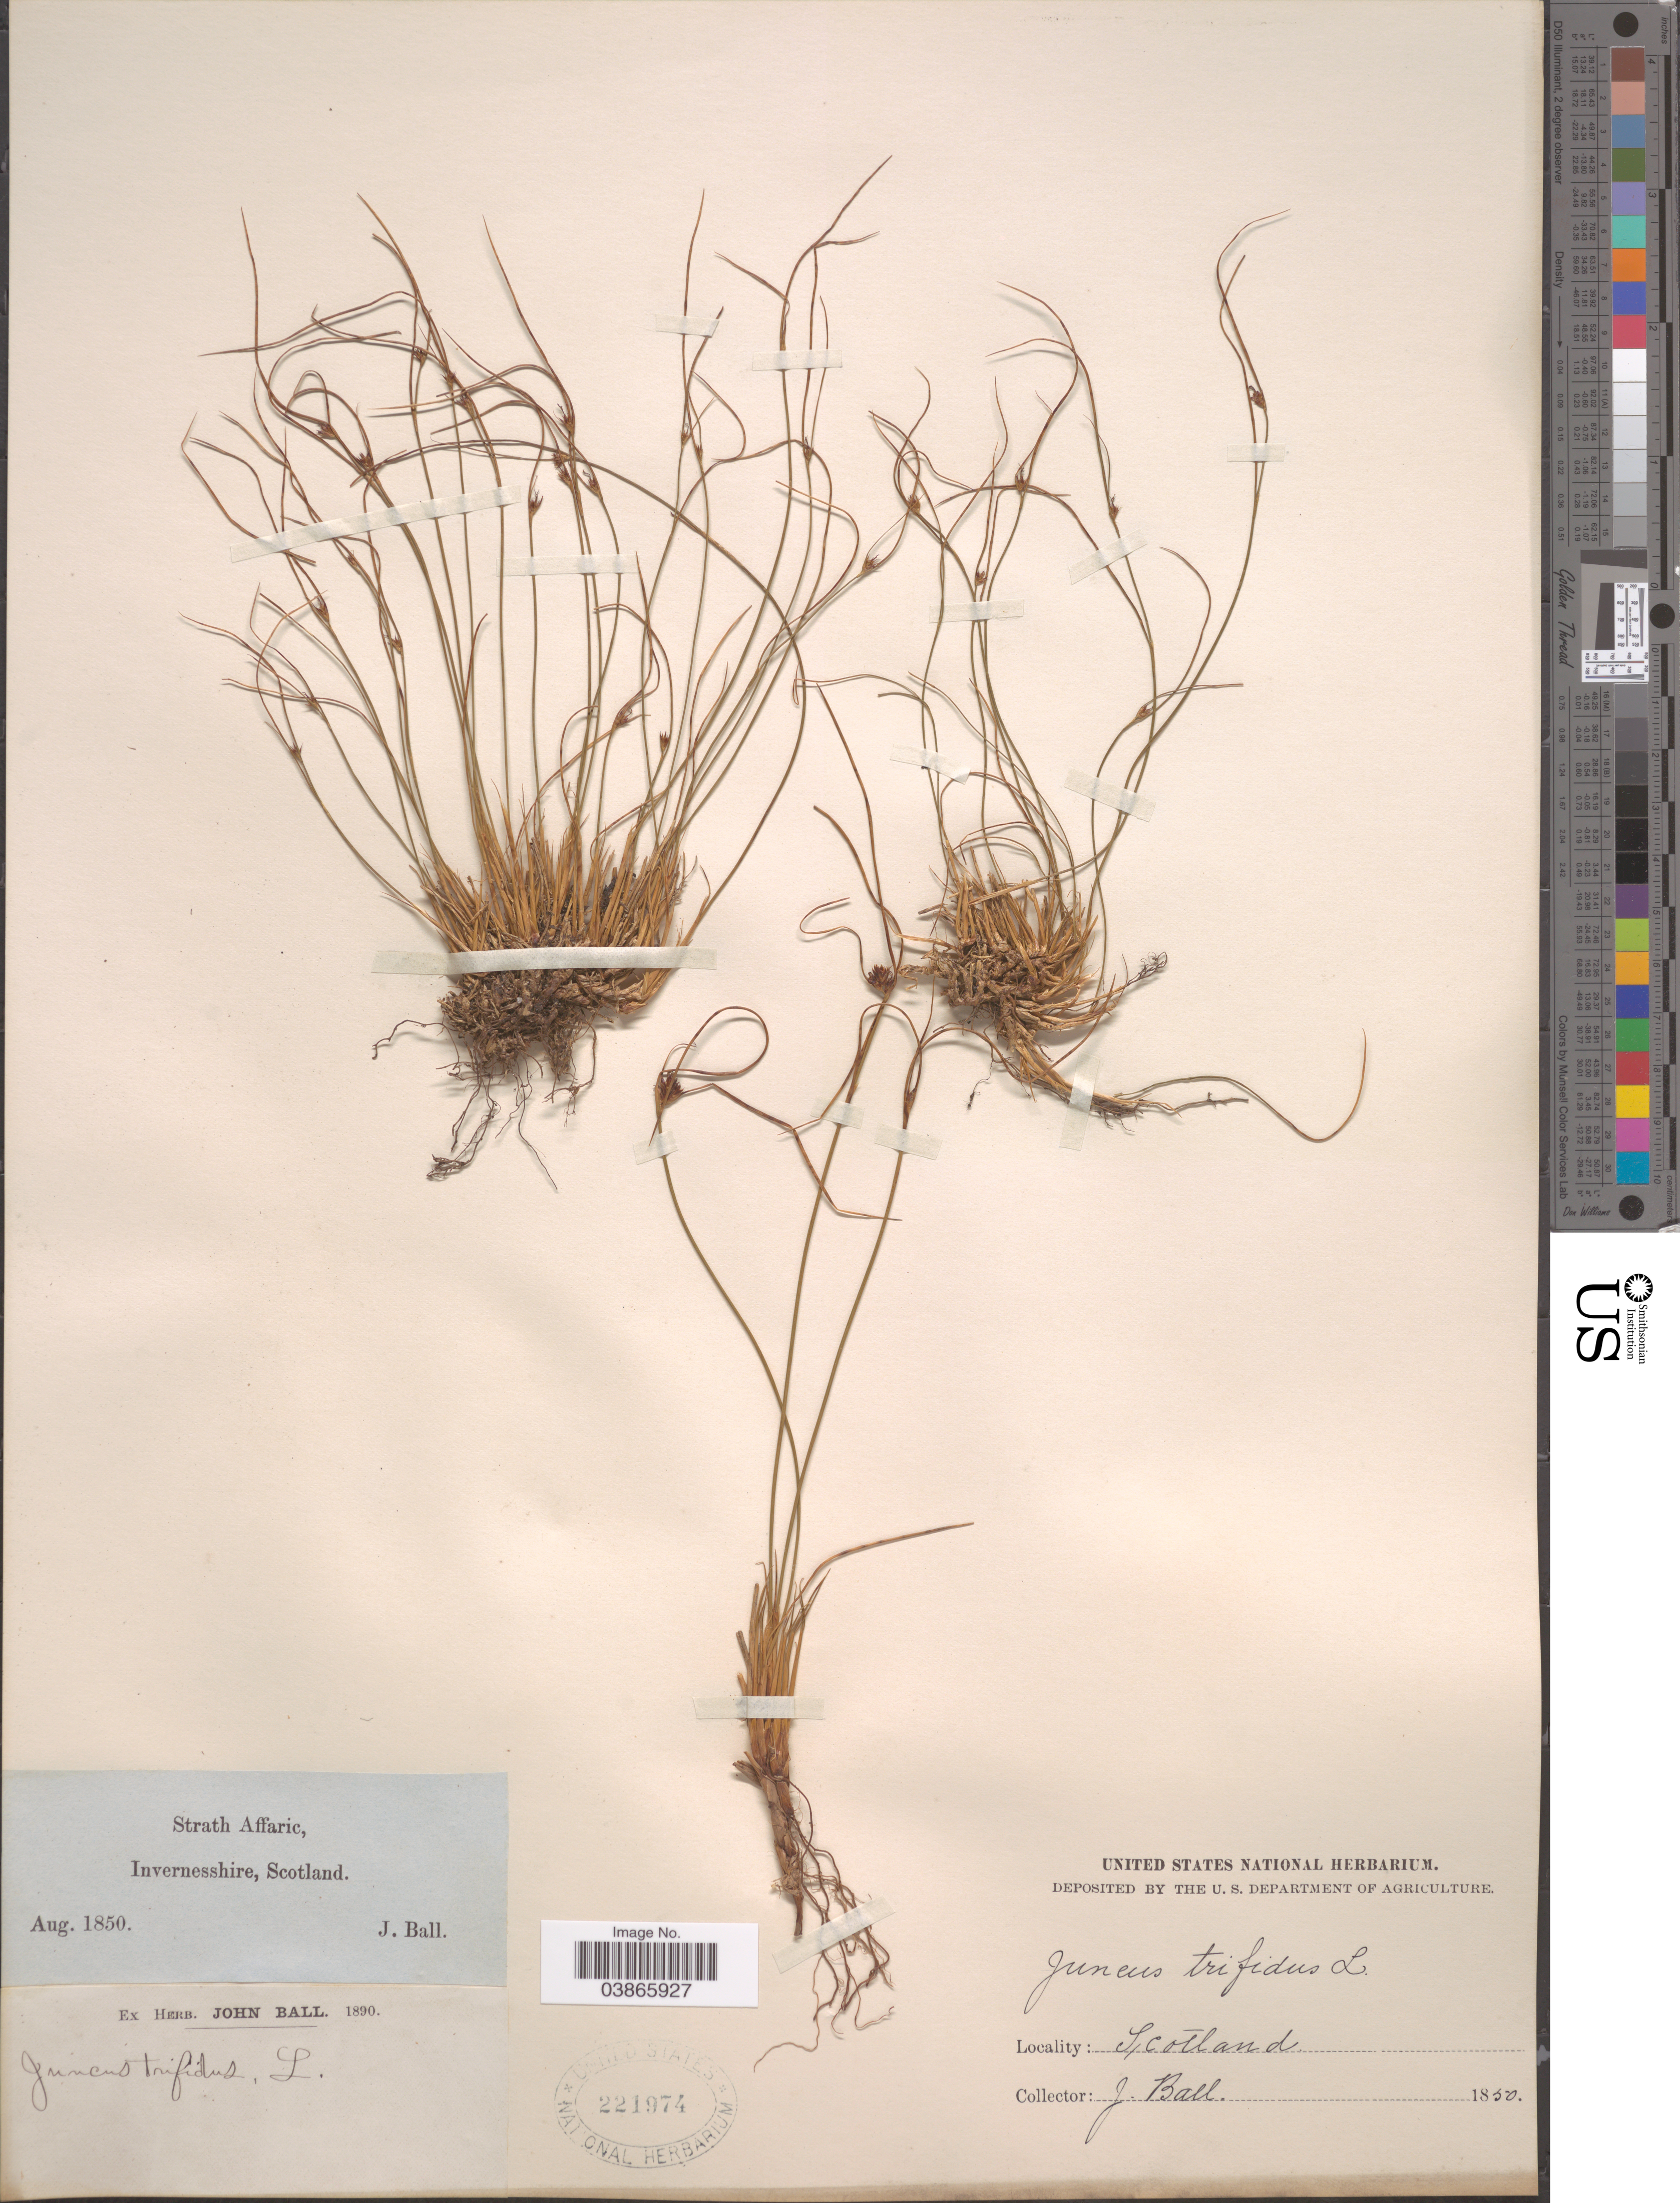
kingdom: Plantae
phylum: Tracheophyta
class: Liliopsida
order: Poales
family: Juncaceae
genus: Juncus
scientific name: Juncus trifidus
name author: L.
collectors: J. Ball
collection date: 1850-08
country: United Kingdom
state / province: Scotland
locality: Strath Affaric, Invernessshire.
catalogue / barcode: US 221974